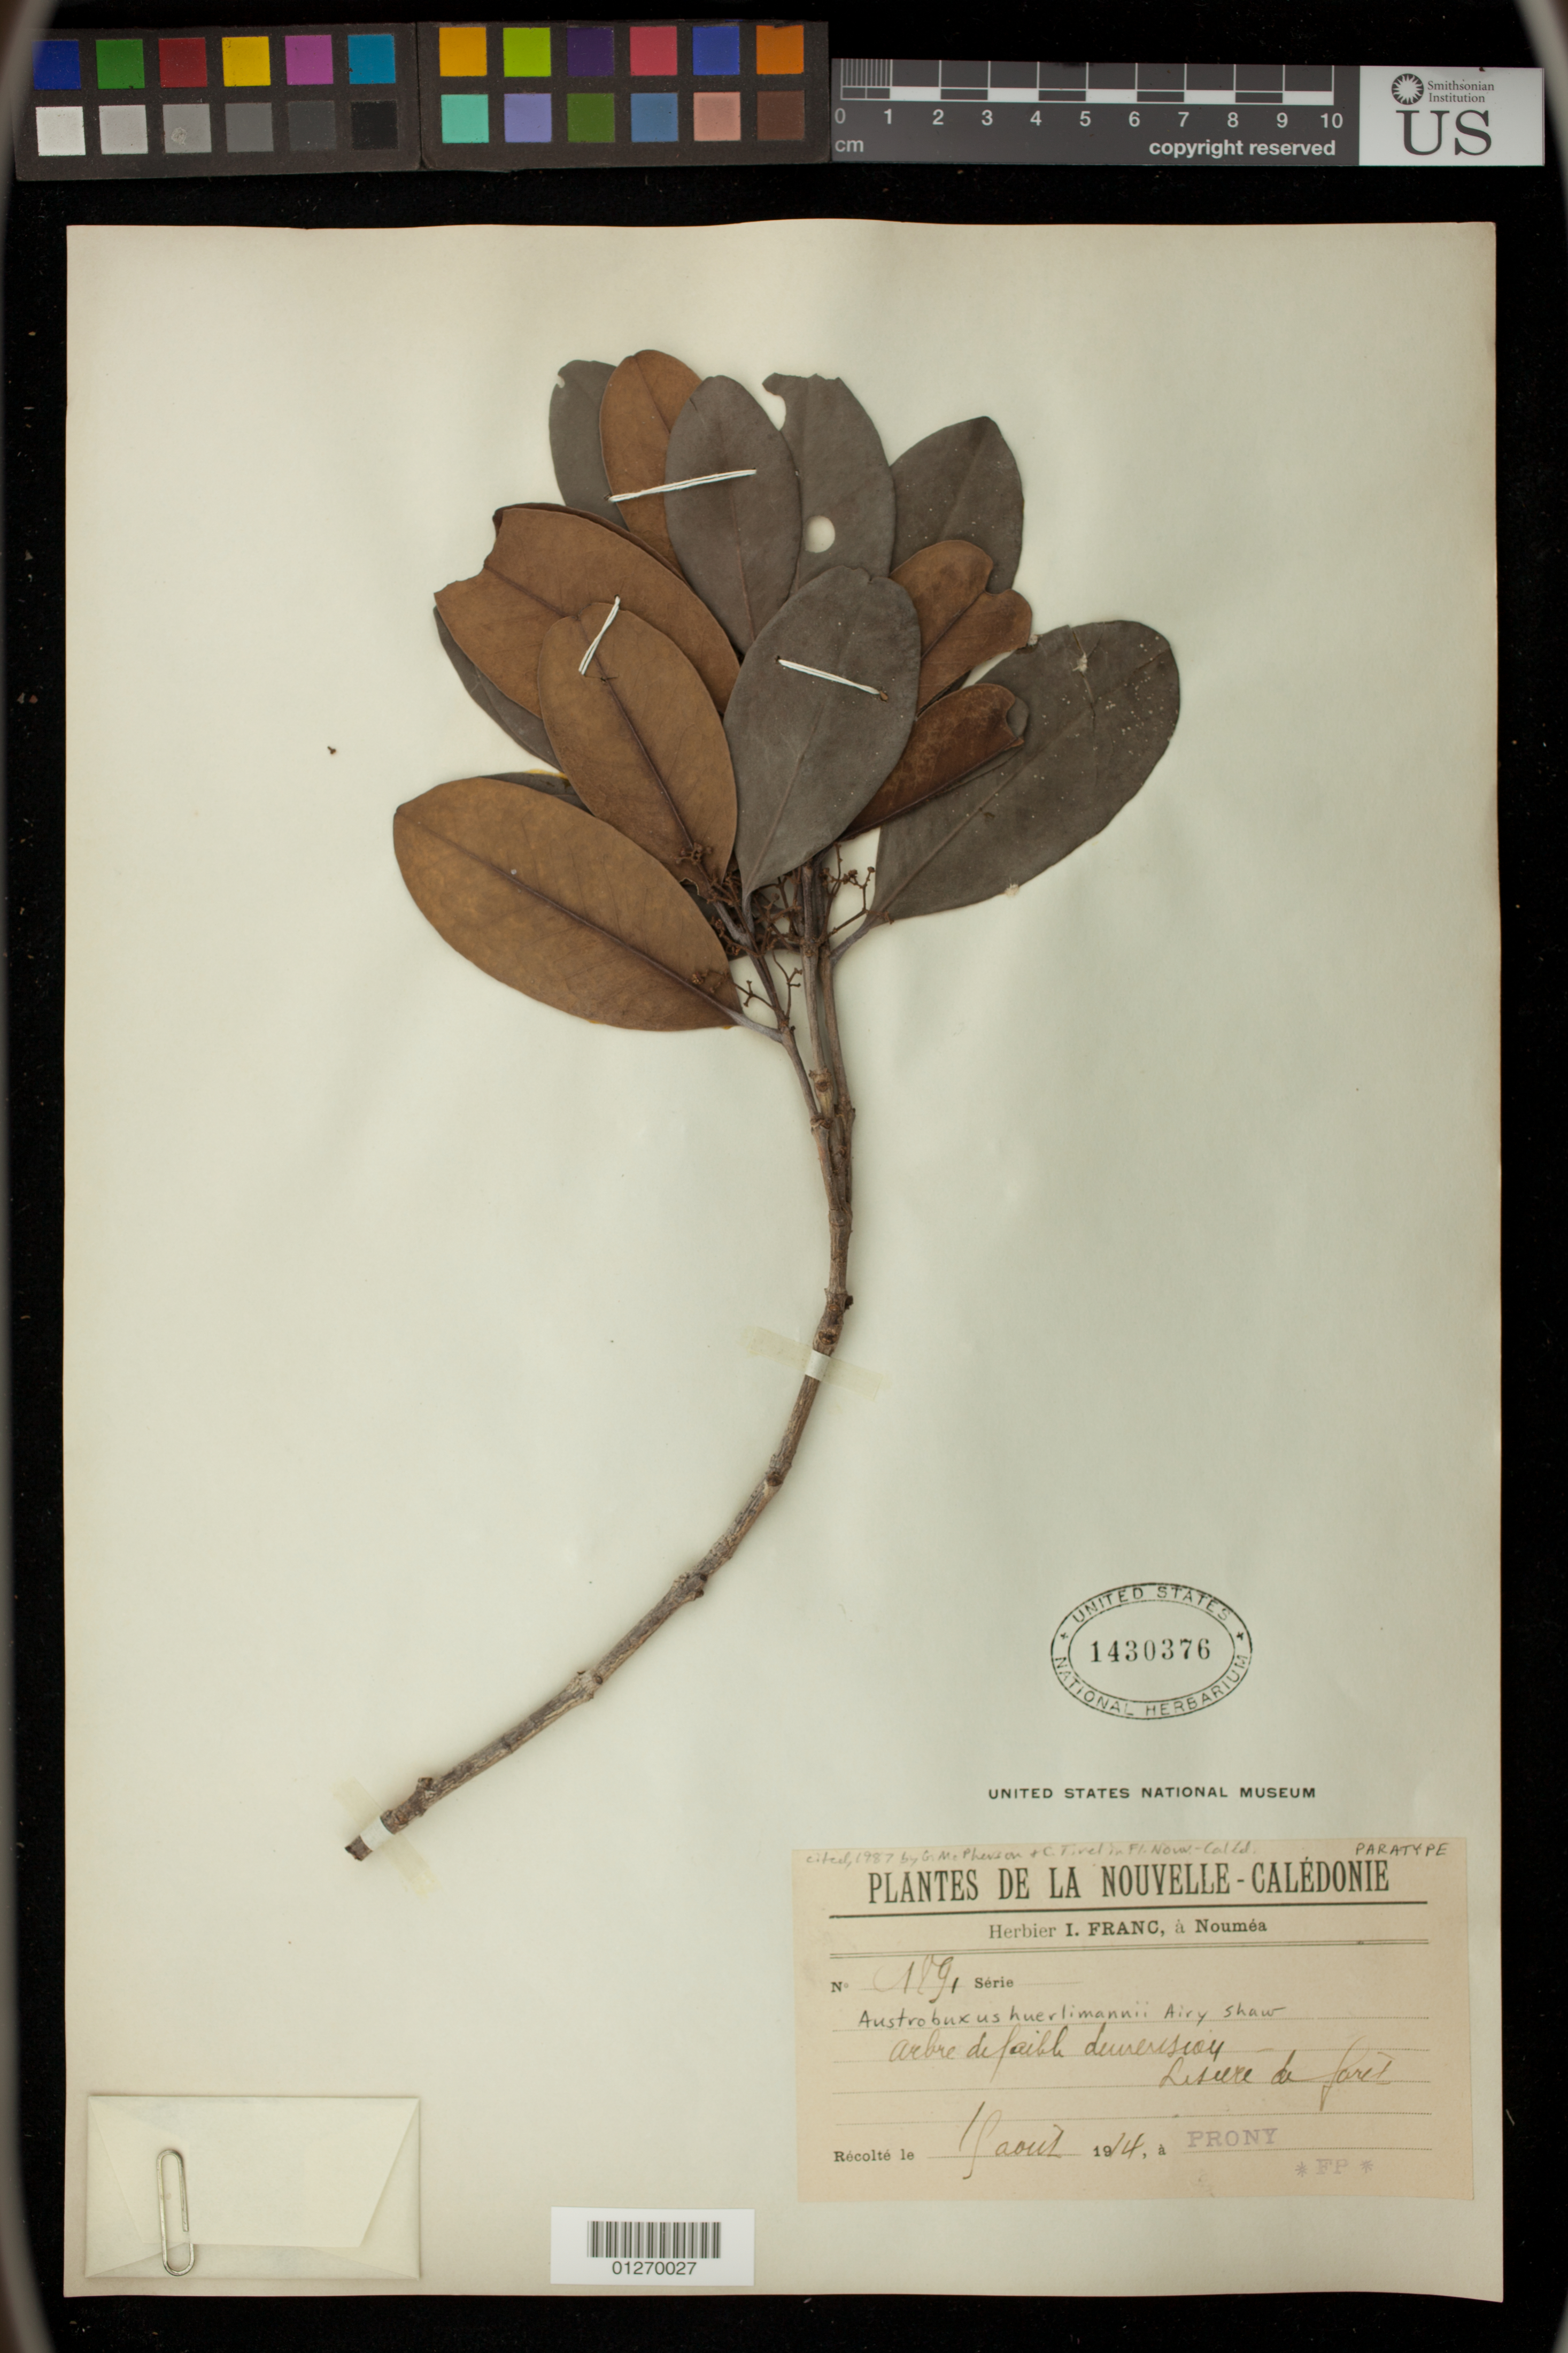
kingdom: Plantae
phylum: Tracheophyta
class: Magnoliopsida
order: Malpighiales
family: Picrodendraceae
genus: Austrobuxus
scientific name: Austrobuxus huerlimannii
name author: Airy Shaw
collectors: -. Prony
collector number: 199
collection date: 1914-08-18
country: New Caledonia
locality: Lisure de faret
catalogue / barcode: US 1430376